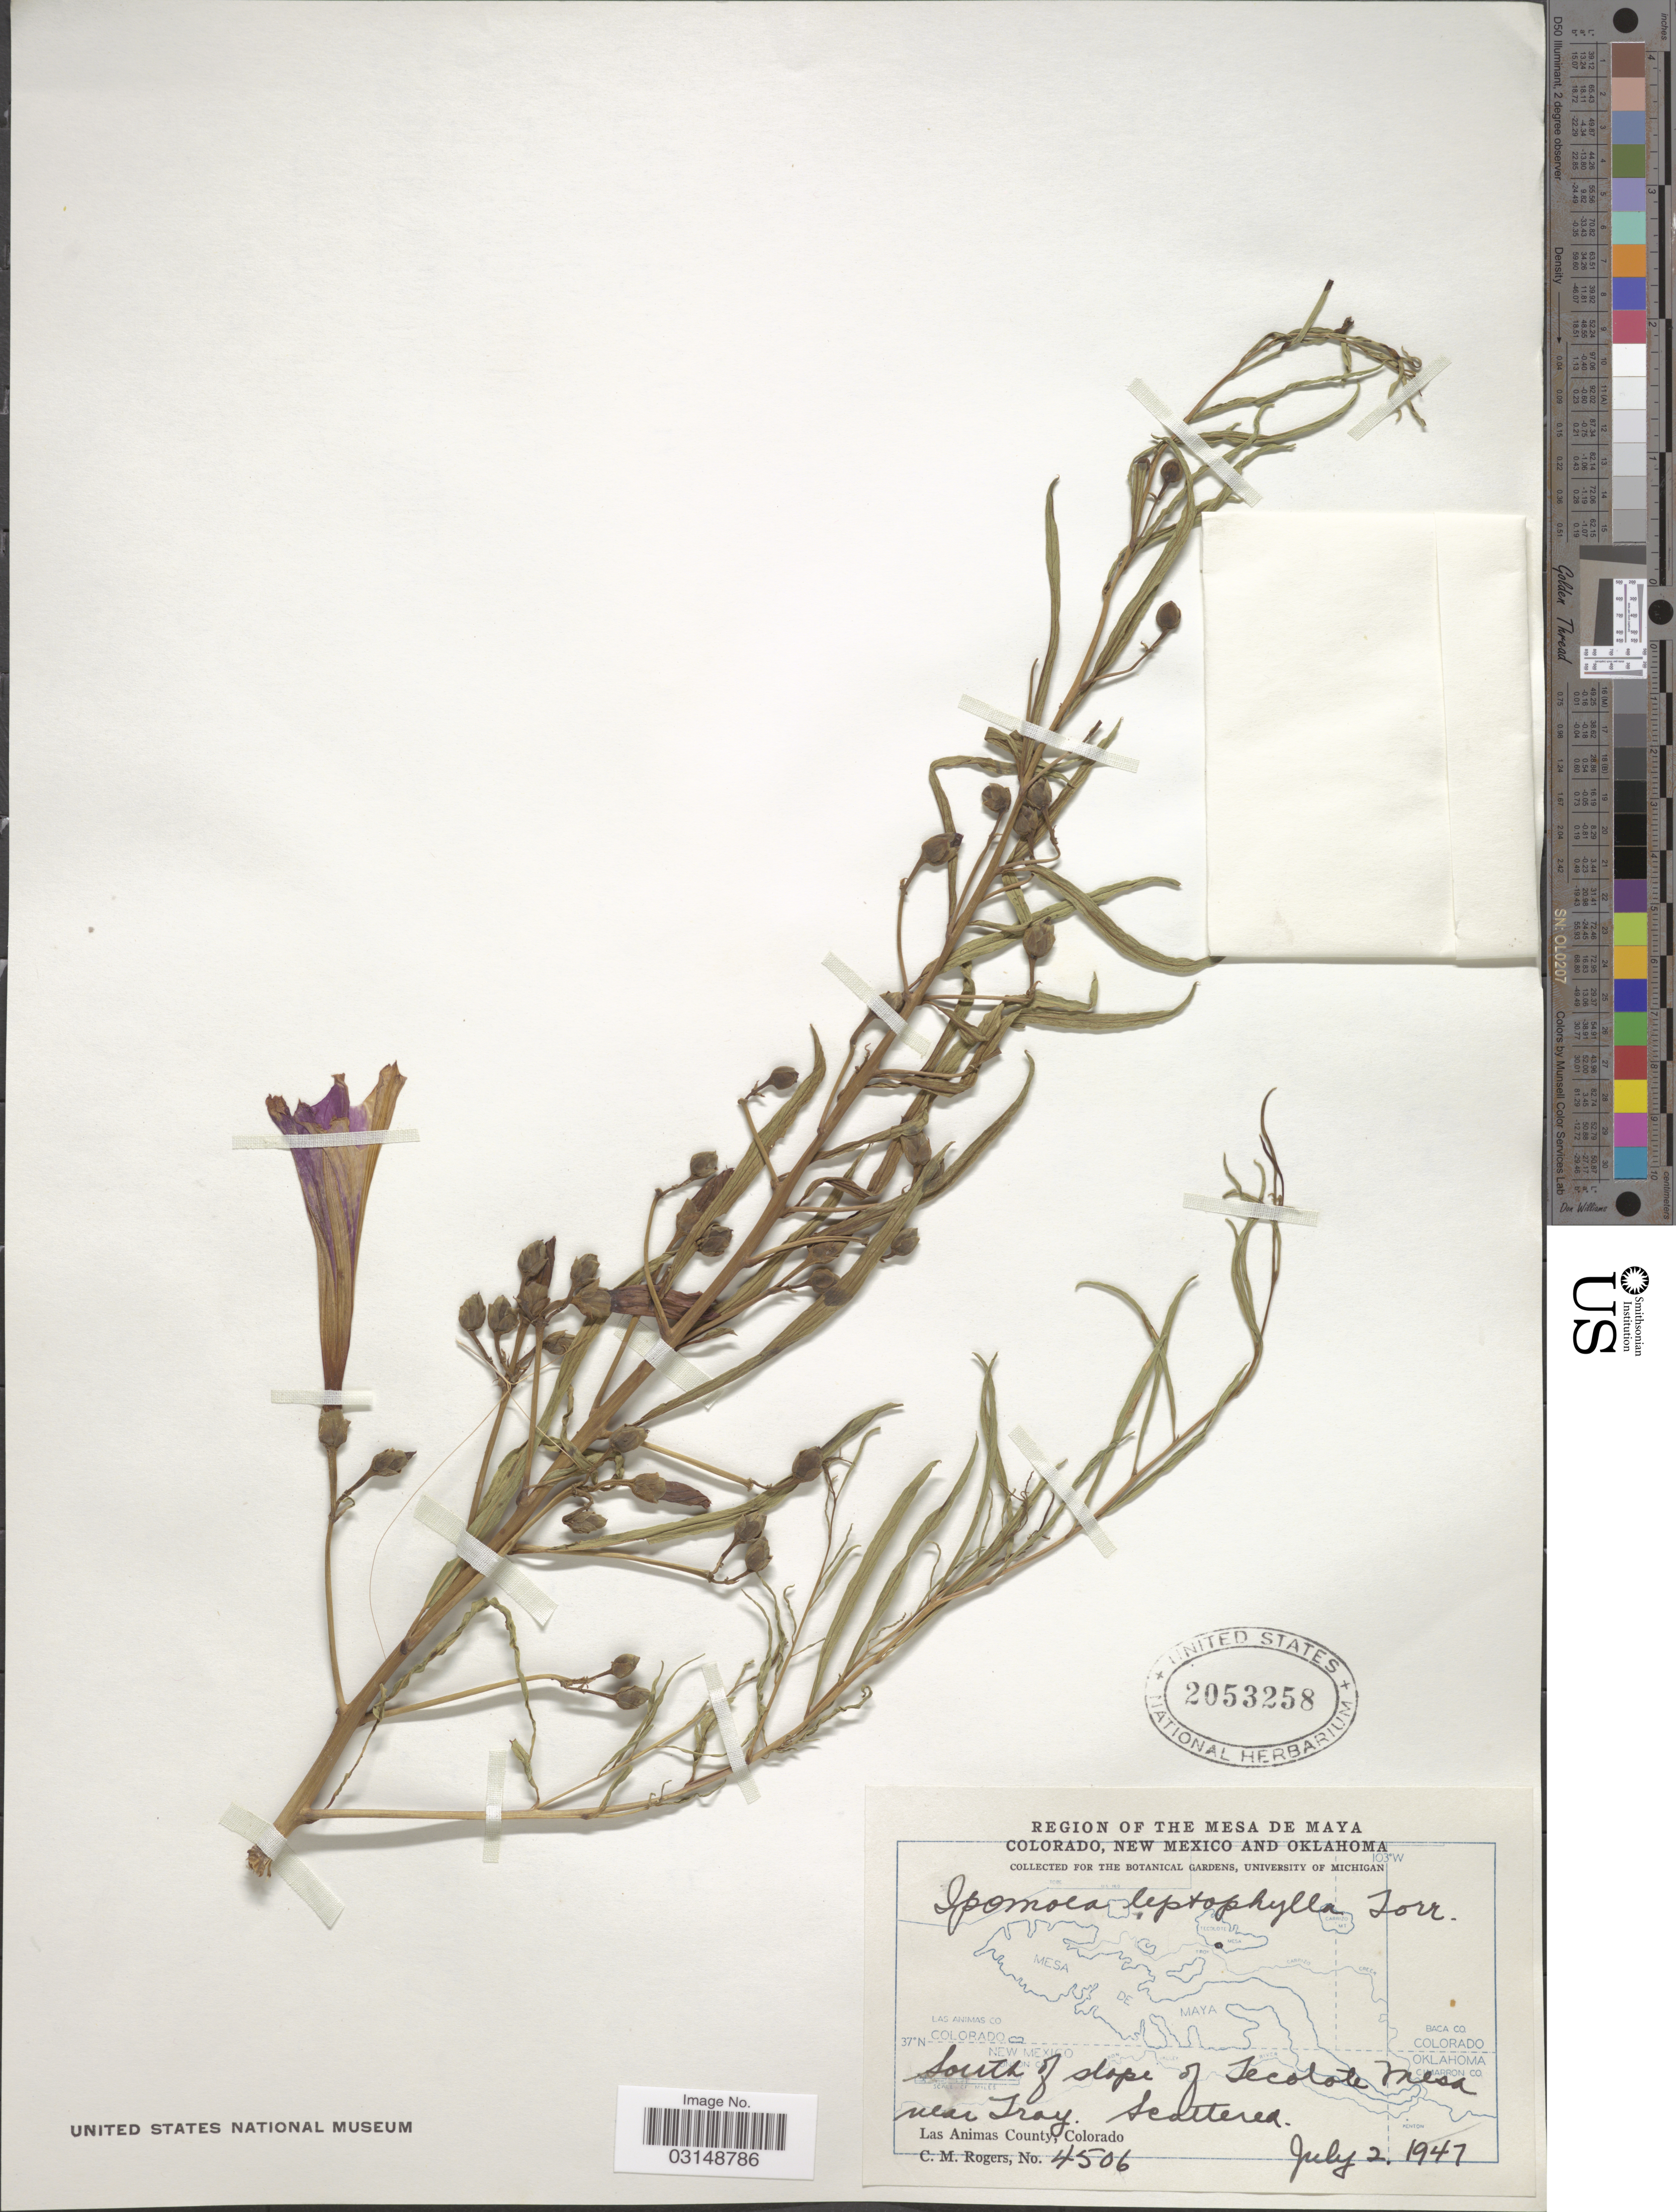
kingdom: Plantae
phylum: Tracheophyta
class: Magnoliopsida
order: Solanales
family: Convolvulaceae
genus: Ipomoea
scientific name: Ipomoea leptophylla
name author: Torr.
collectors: C. M. Rogers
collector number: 4506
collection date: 1947-07-02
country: United States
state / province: Colorado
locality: Region of the Mesa de Maya. South of slope of Tecolote Mesa near Tray, Las Animas County.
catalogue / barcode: US 2053258